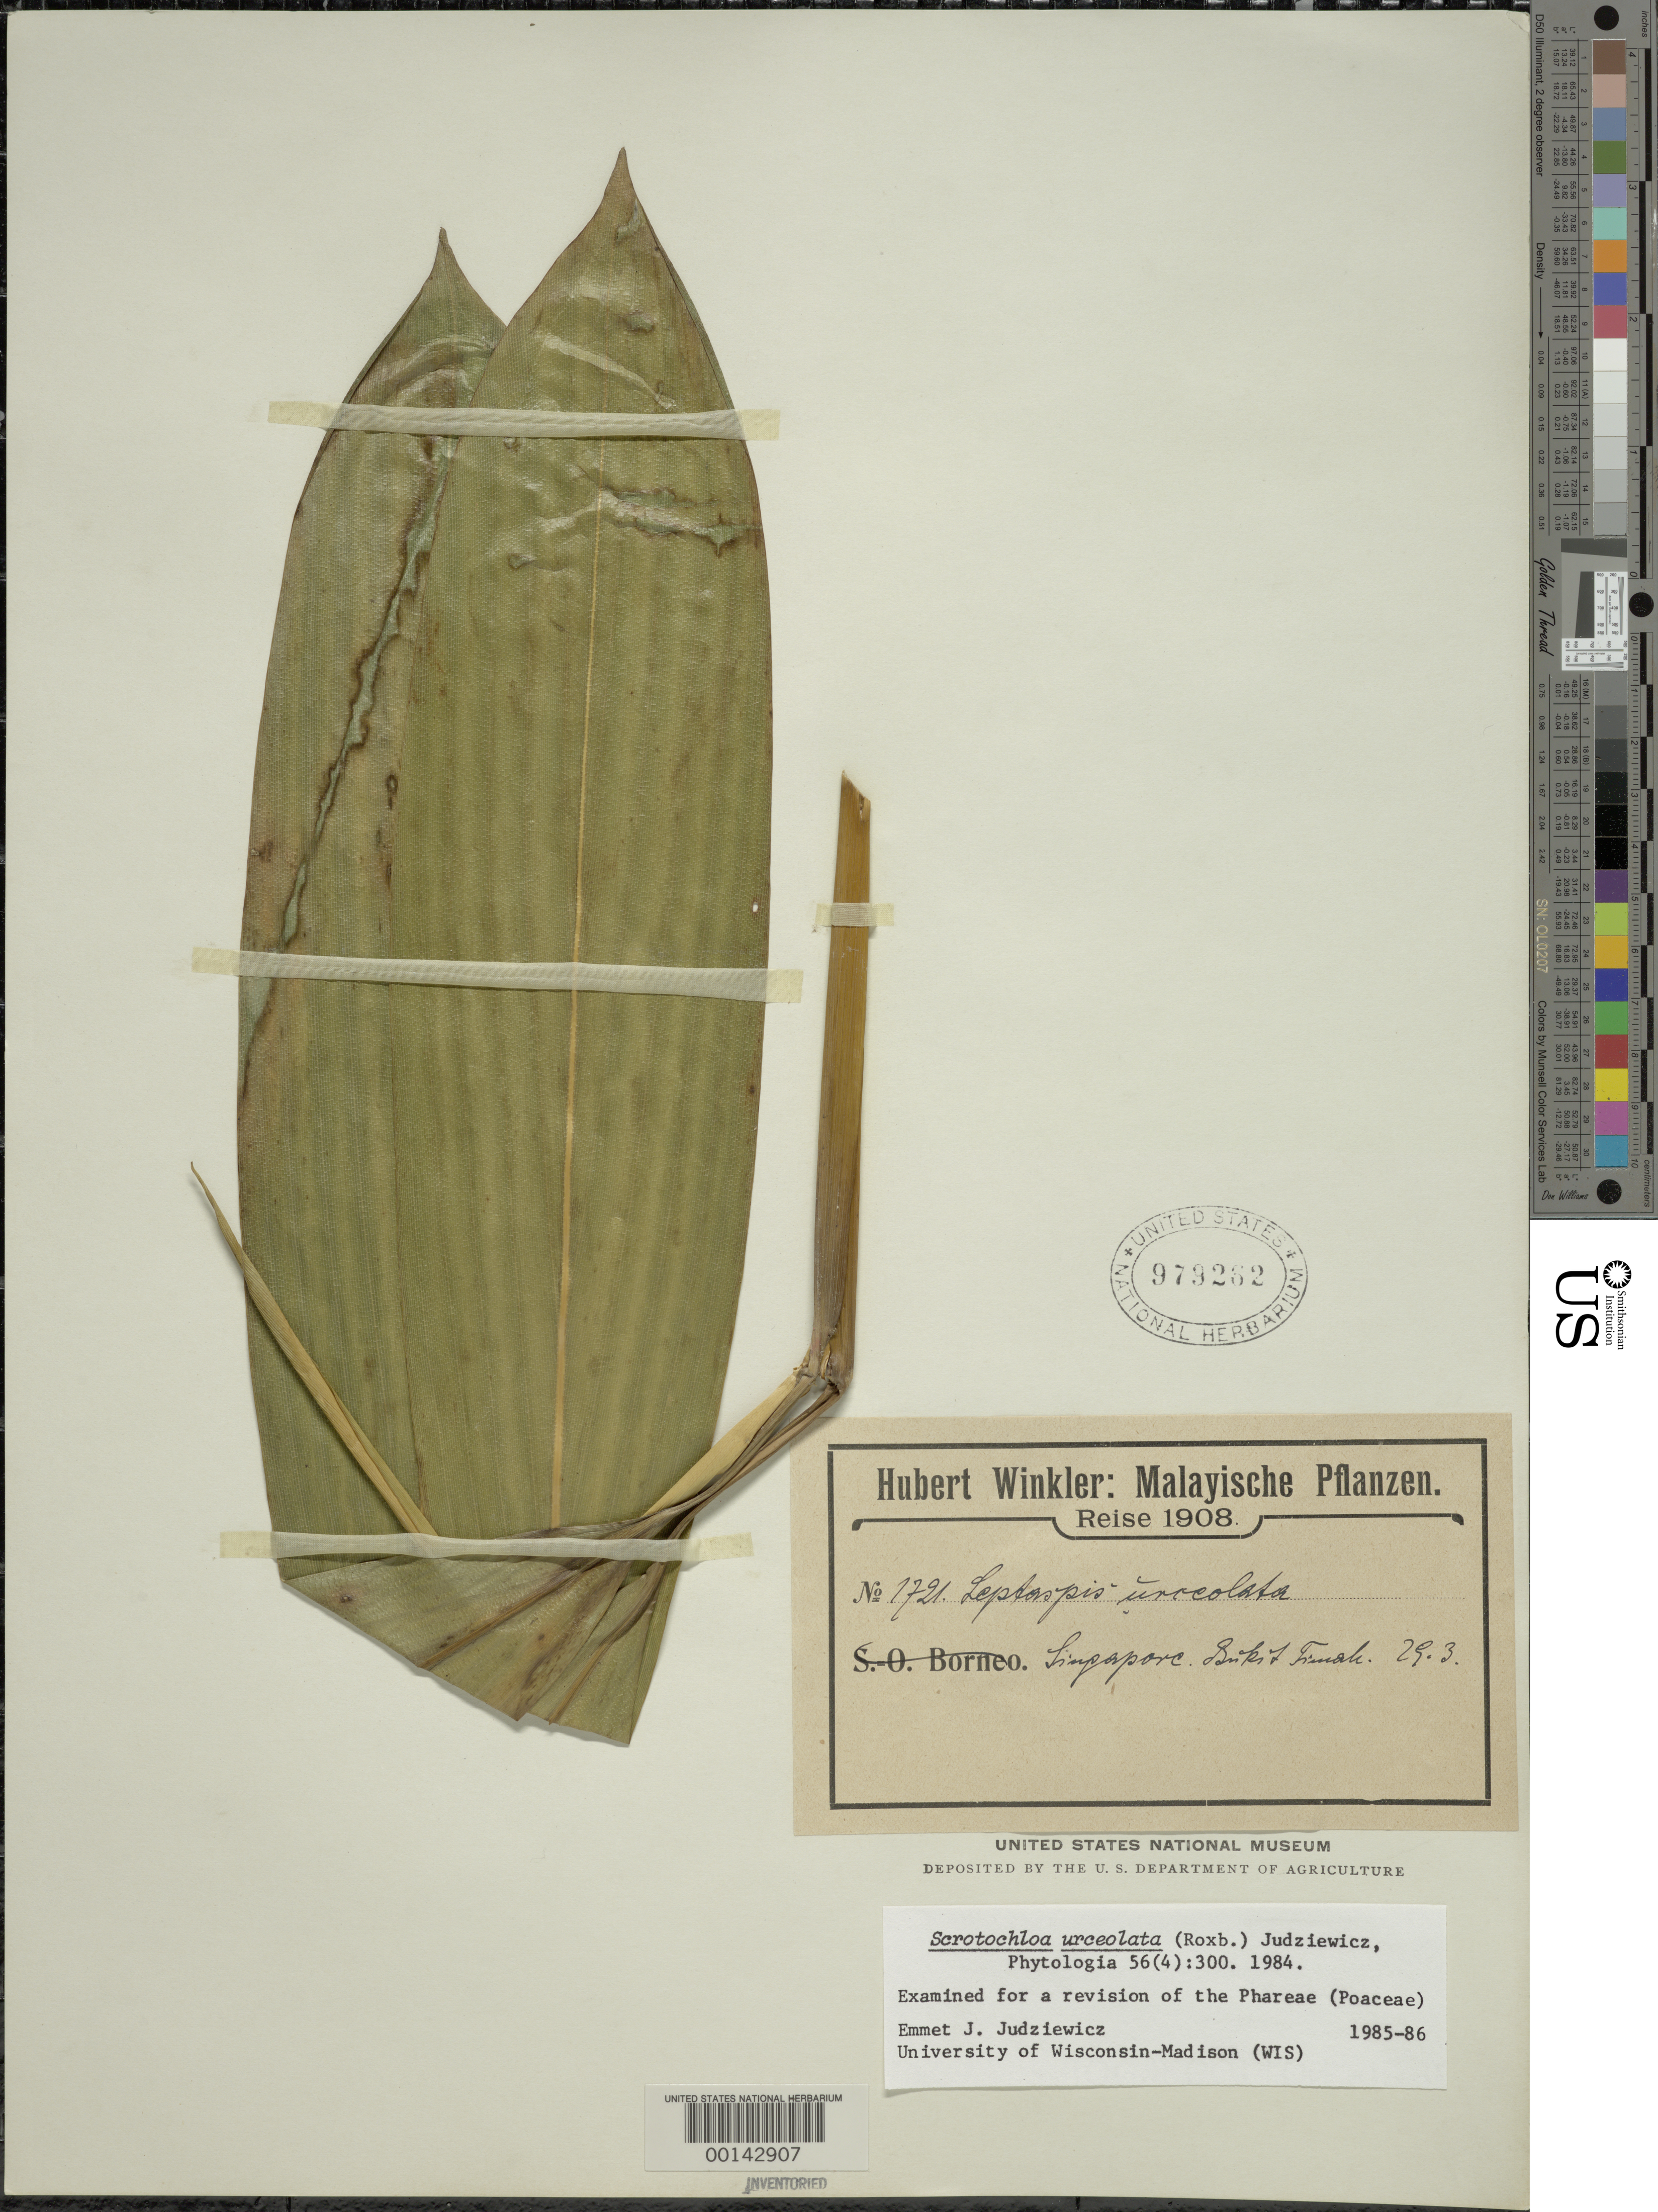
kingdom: Plantae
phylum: Tracheophyta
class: Liliopsida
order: Poales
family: Poaceae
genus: Scrotochloa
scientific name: Scrotochloa urceolata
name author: (Roxb.) Judz.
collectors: H. Winkler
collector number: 1721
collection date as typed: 29 Mar 1908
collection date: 1908-03-29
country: Singapore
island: Singapore Island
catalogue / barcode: US 979262